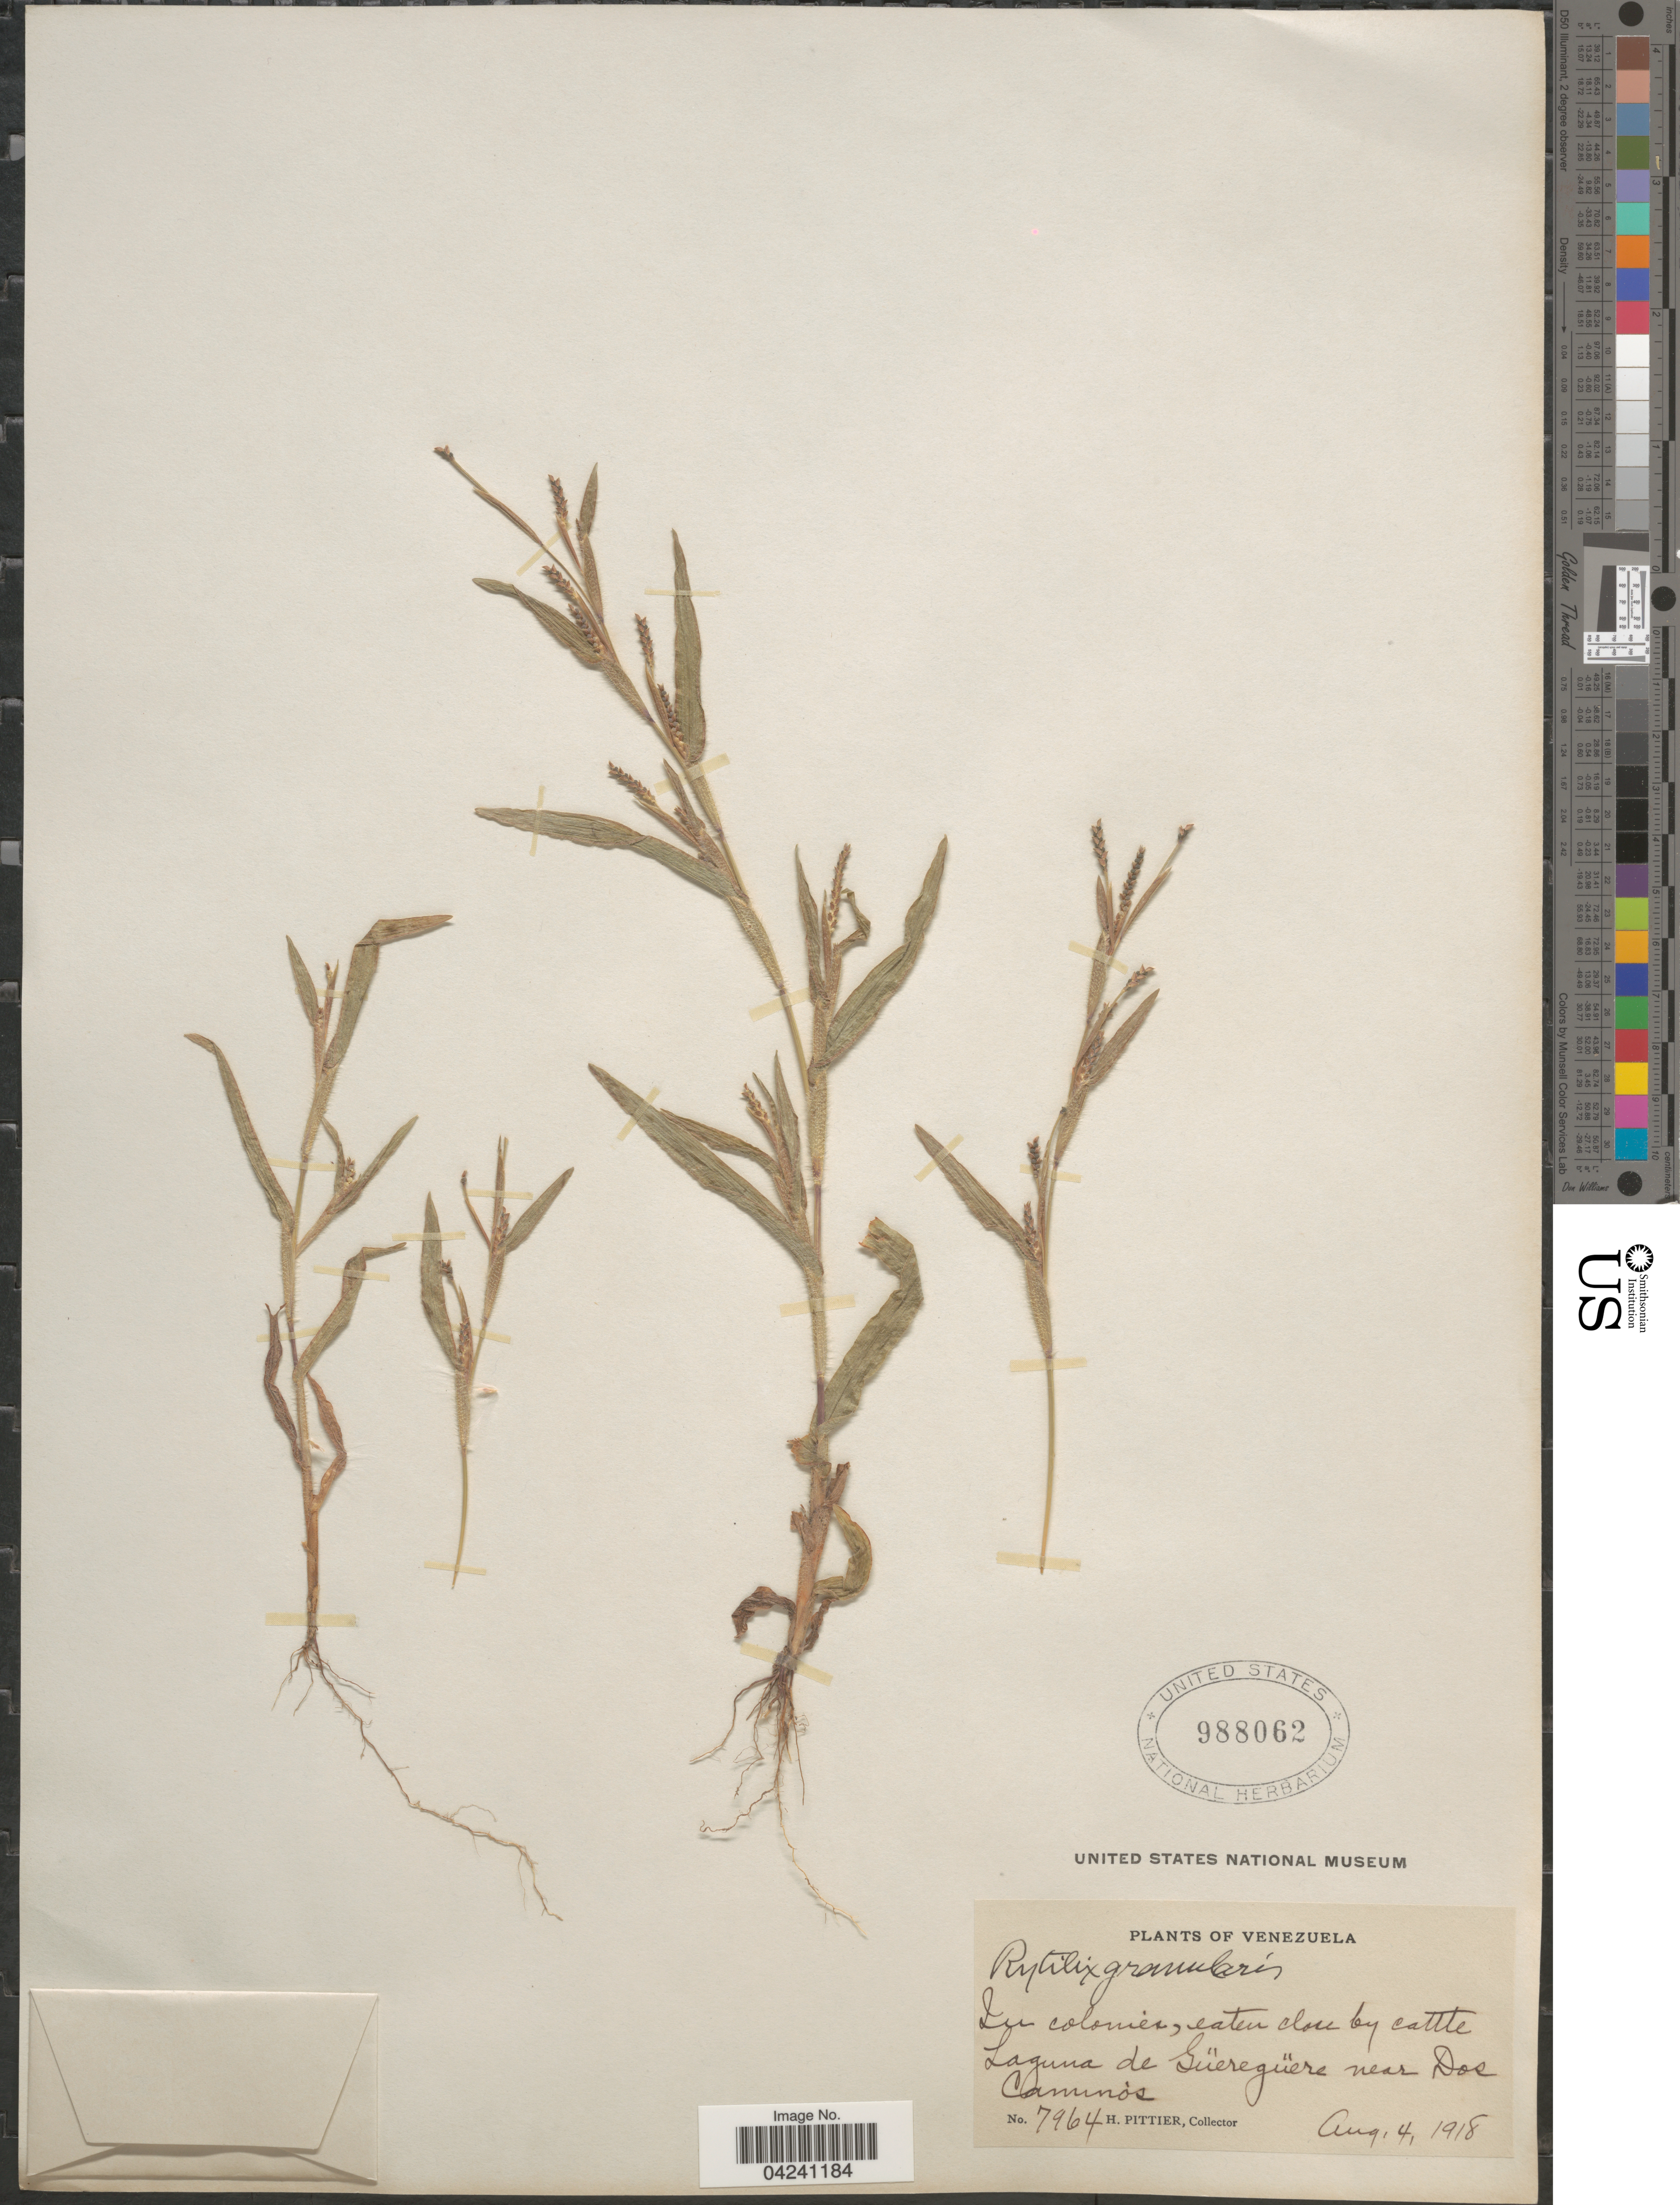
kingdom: Plantae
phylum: Tracheophyta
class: Liliopsida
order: Poales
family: Poaceae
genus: Hackelochloa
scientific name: Hackelochloa granularis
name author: (L.) Kuntze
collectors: H. F. Pittier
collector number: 7964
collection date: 1918-08-04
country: Venezuela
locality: Laguna de Güeregüere near Dos Caminos.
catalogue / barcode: US 988062